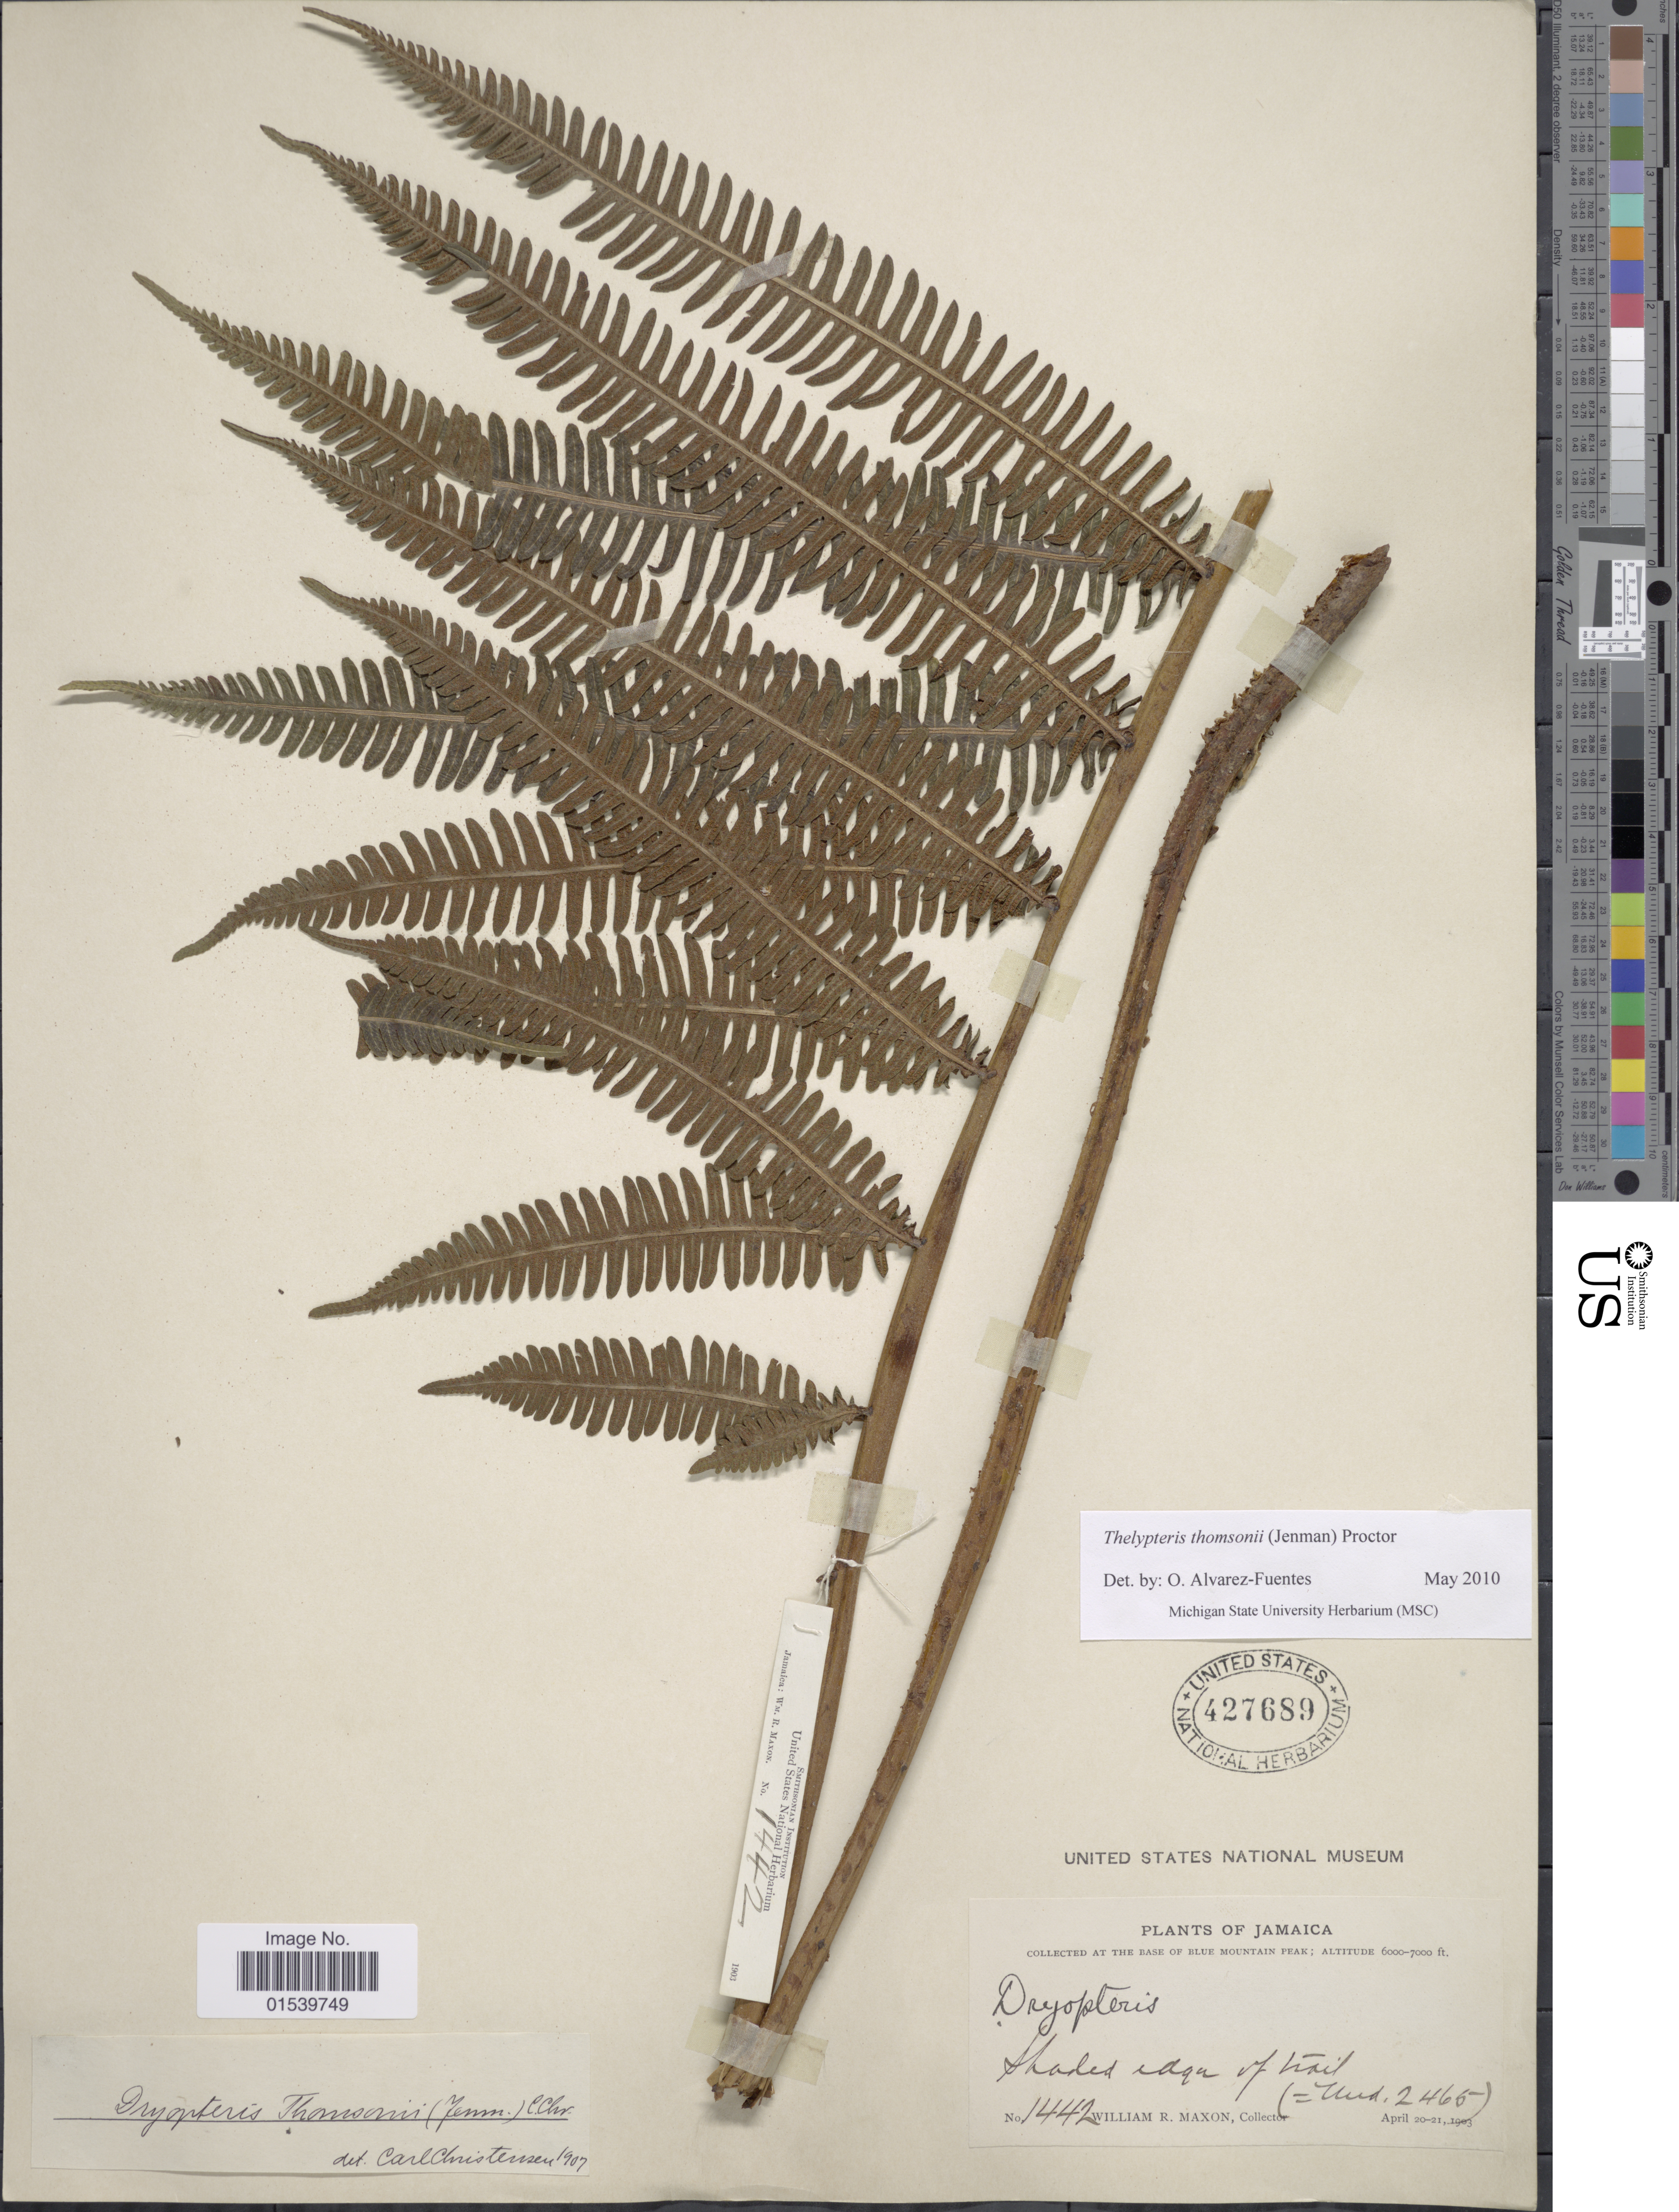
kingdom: Plantae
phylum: Tracheophyta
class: Polypodiopsida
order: Polypodiales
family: Thelypteridaceae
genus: Amauropelta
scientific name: Amauropelta thomsonii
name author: (Jenman) Pic. Serm.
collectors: W. R. Maxon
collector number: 1442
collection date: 1903-04-20/1903-04-21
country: Jamaica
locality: At the base of Blue Mountains peak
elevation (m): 1829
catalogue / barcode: US 427689